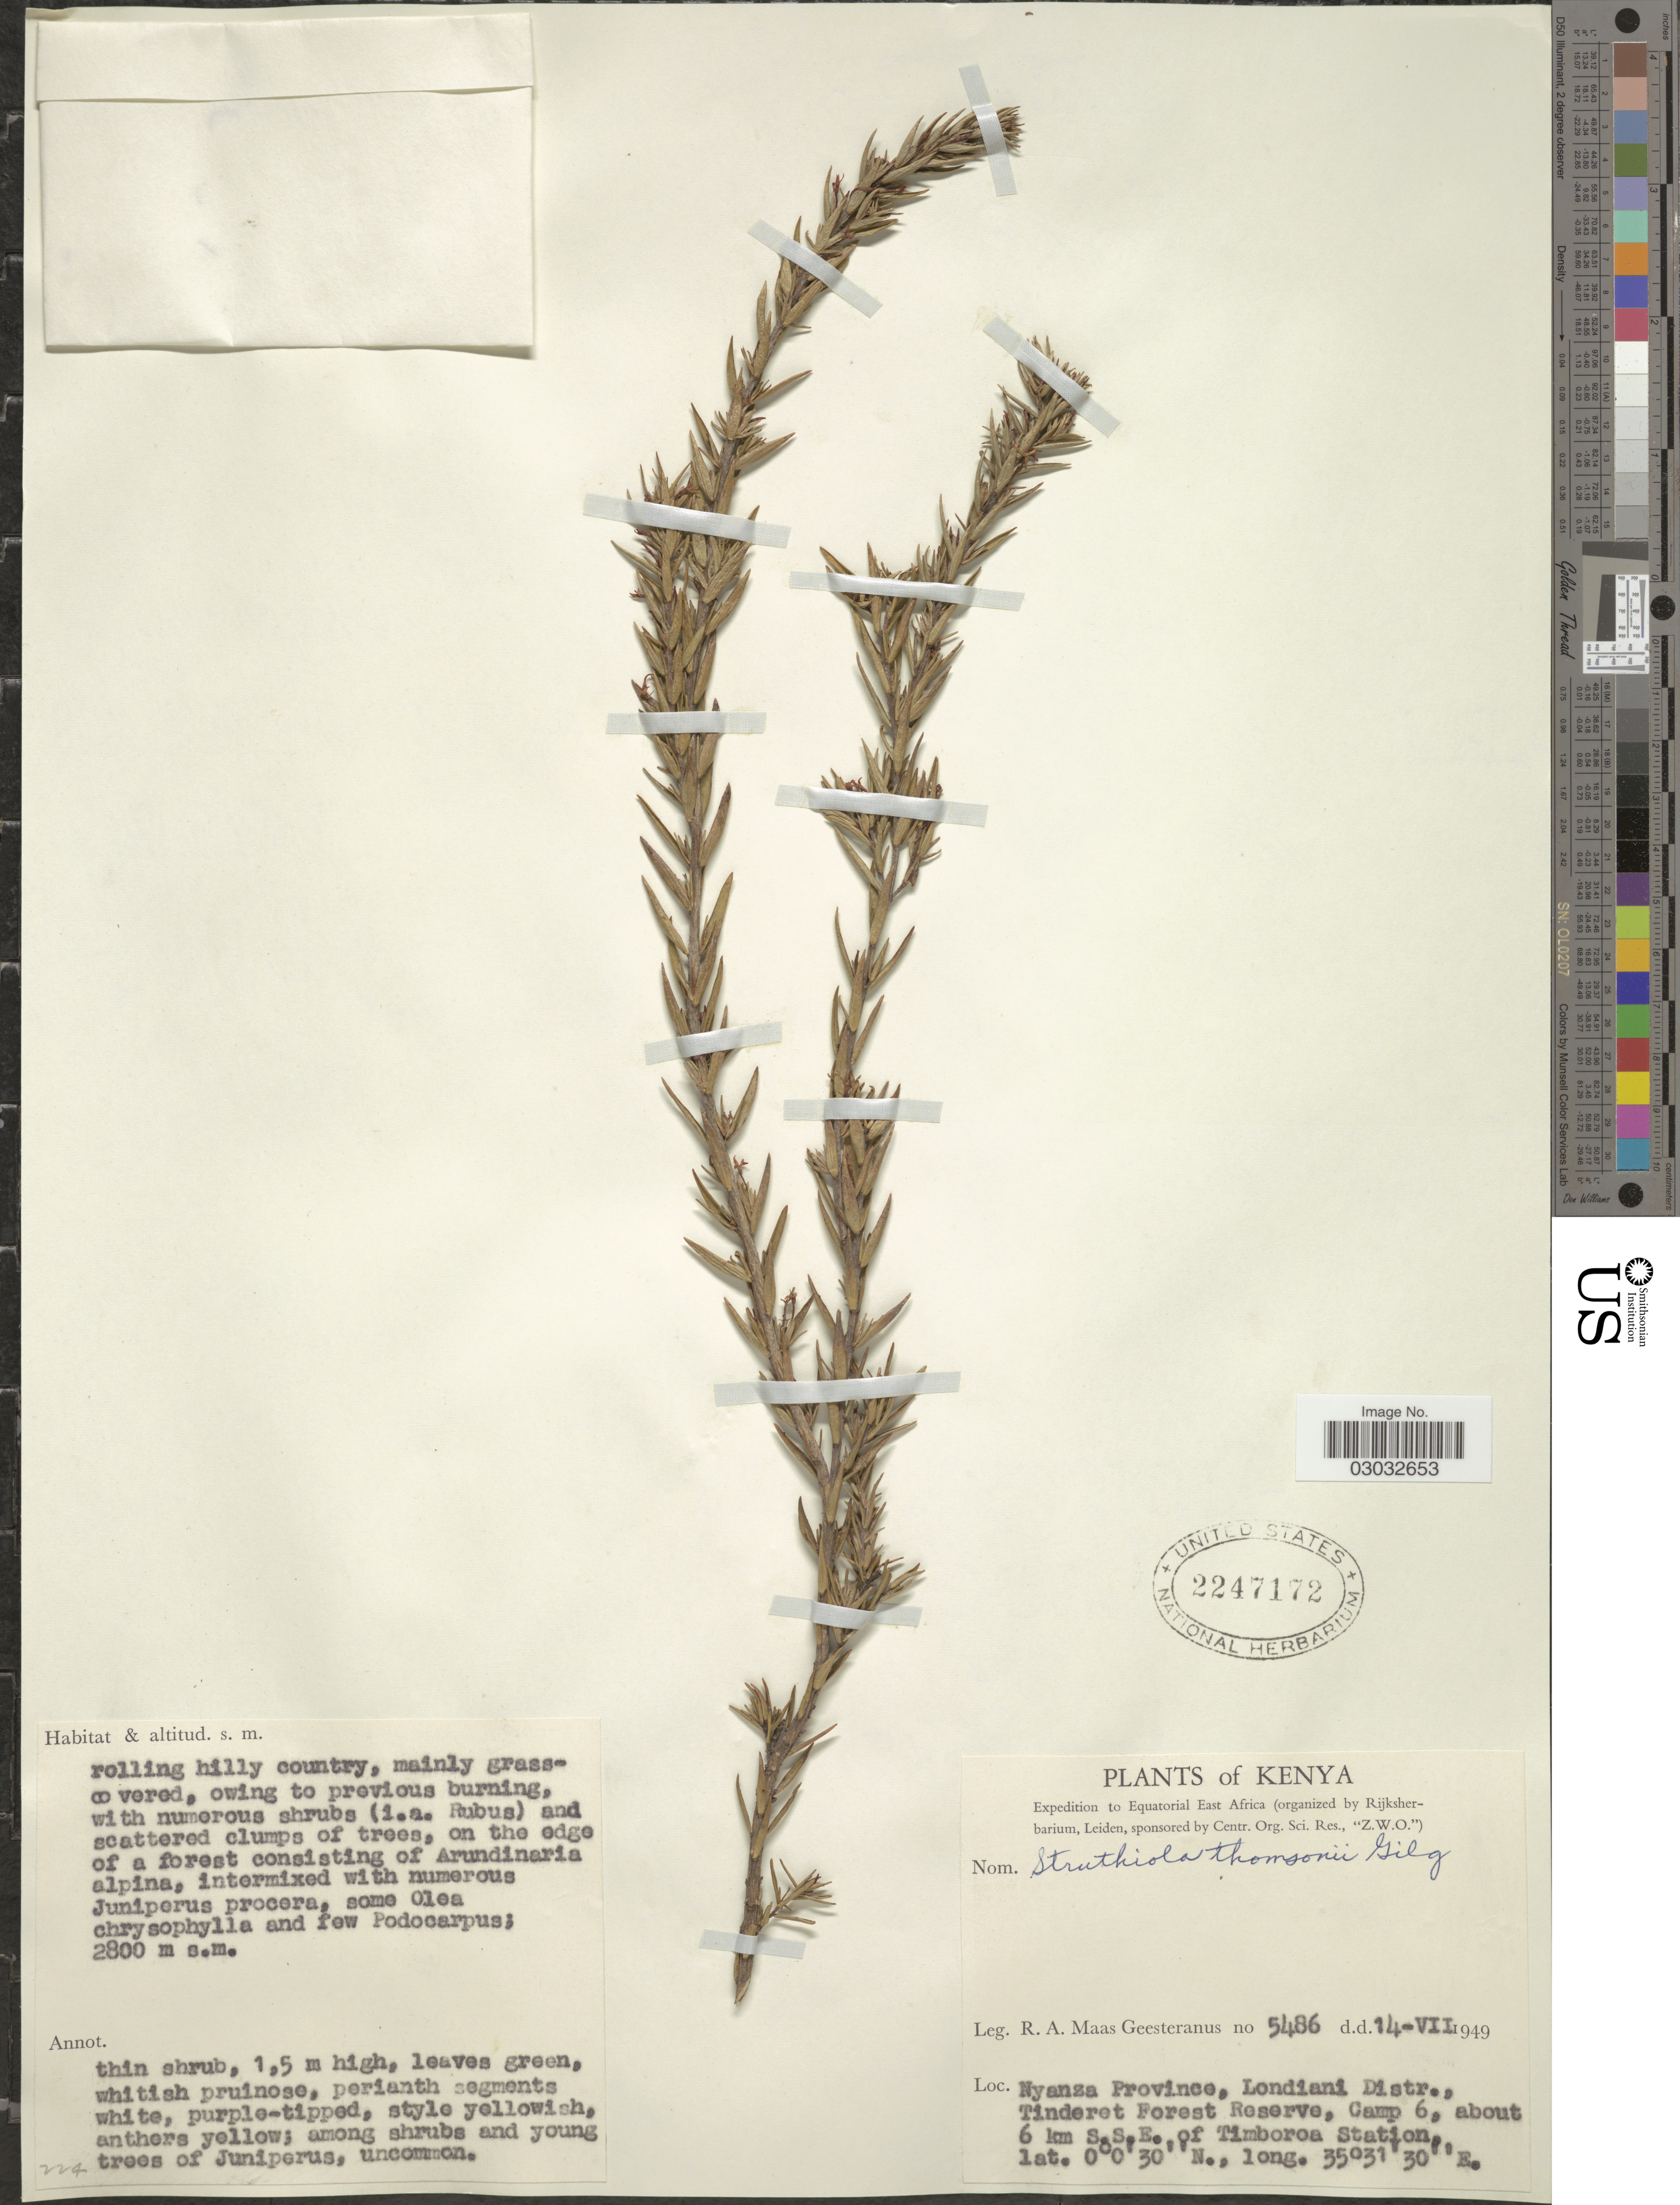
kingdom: Plantae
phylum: Tracheophyta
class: Magnoliopsida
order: Malvales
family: Thymelaeaceae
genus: Struthiola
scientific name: Struthiola thomsonii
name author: Oliv.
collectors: R. A. Maas Geesteranus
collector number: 5486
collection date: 1949-07-14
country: Kenya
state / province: Kericho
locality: Equatorial East Africa. Londiani Distr., Tinderet Forest Reserve, Camp 6, about 6 km S.S.E. of Timboroa Station.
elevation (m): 2800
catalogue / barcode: US 2247172